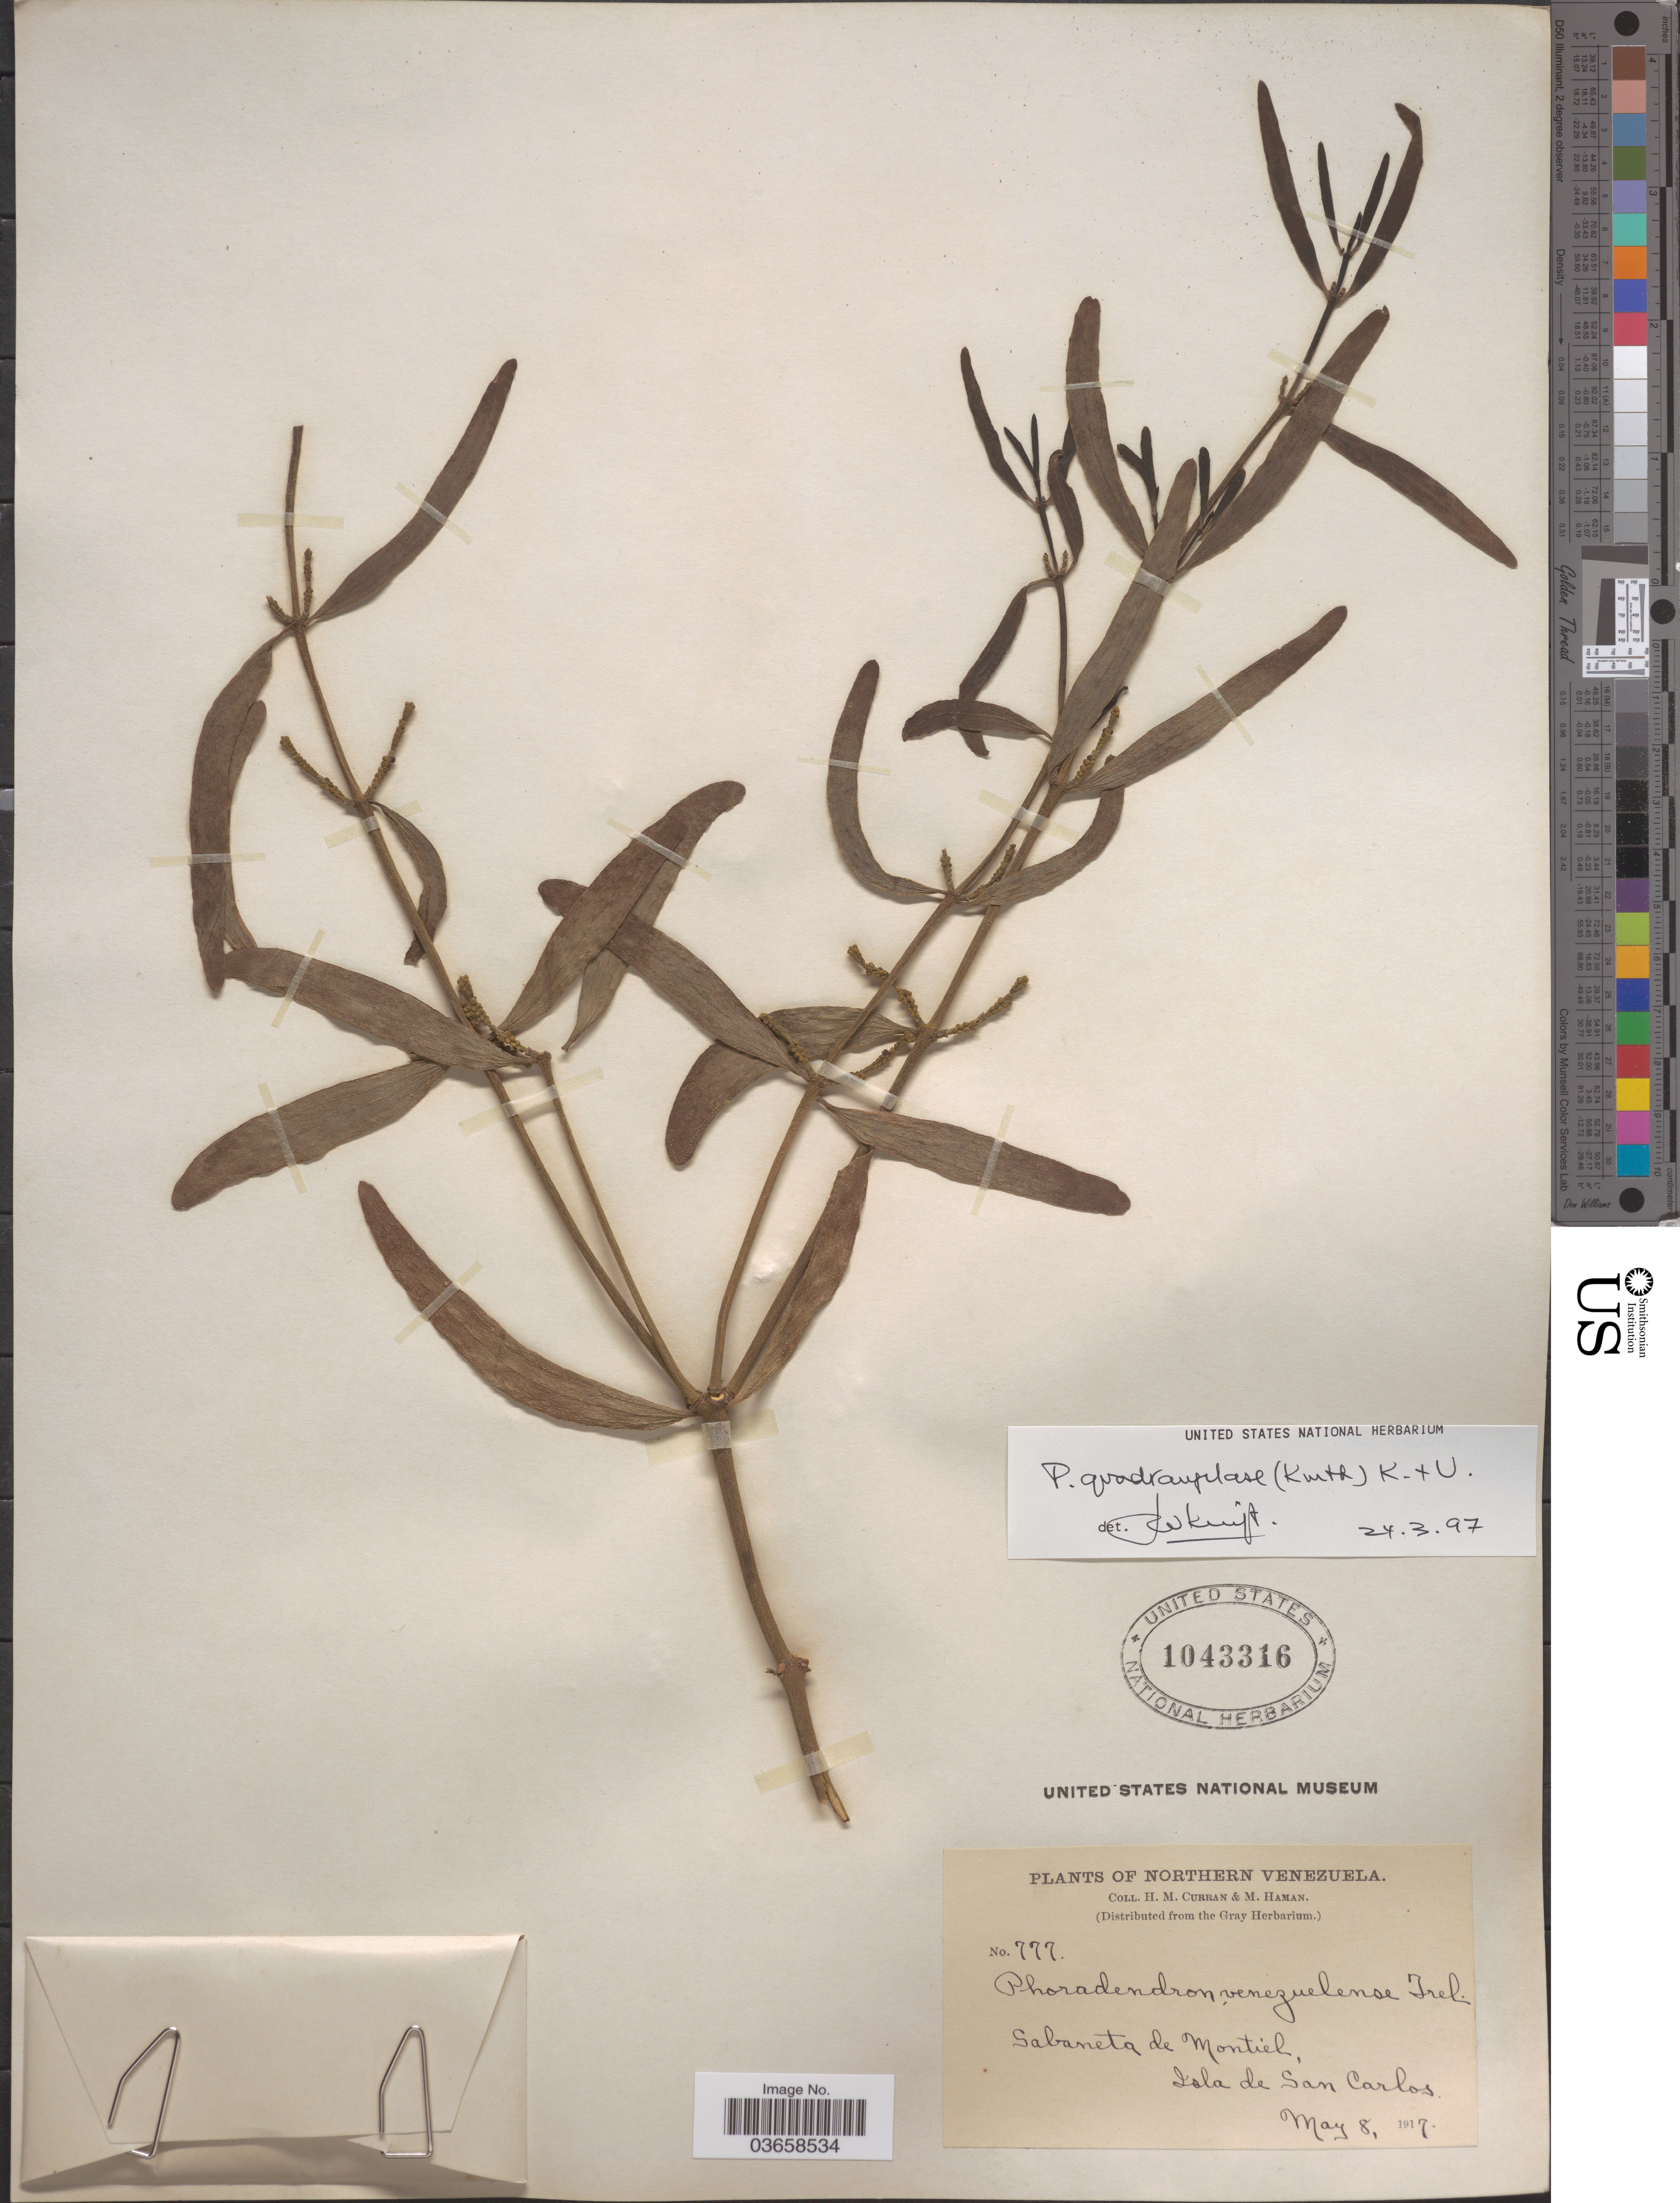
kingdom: Plantae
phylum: Tracheophyta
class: Magnoliopsida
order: Santalales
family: Viscaceae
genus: Phoradendron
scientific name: Phoradendron quadrangulare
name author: (Kunth) Griseb.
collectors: H. M. Curran & M. Haman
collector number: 777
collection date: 1917-05-08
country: Venezuela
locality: Northern Venezuela. Sabaneta de Montiel, Isla de San Carlos.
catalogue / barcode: US 1043316